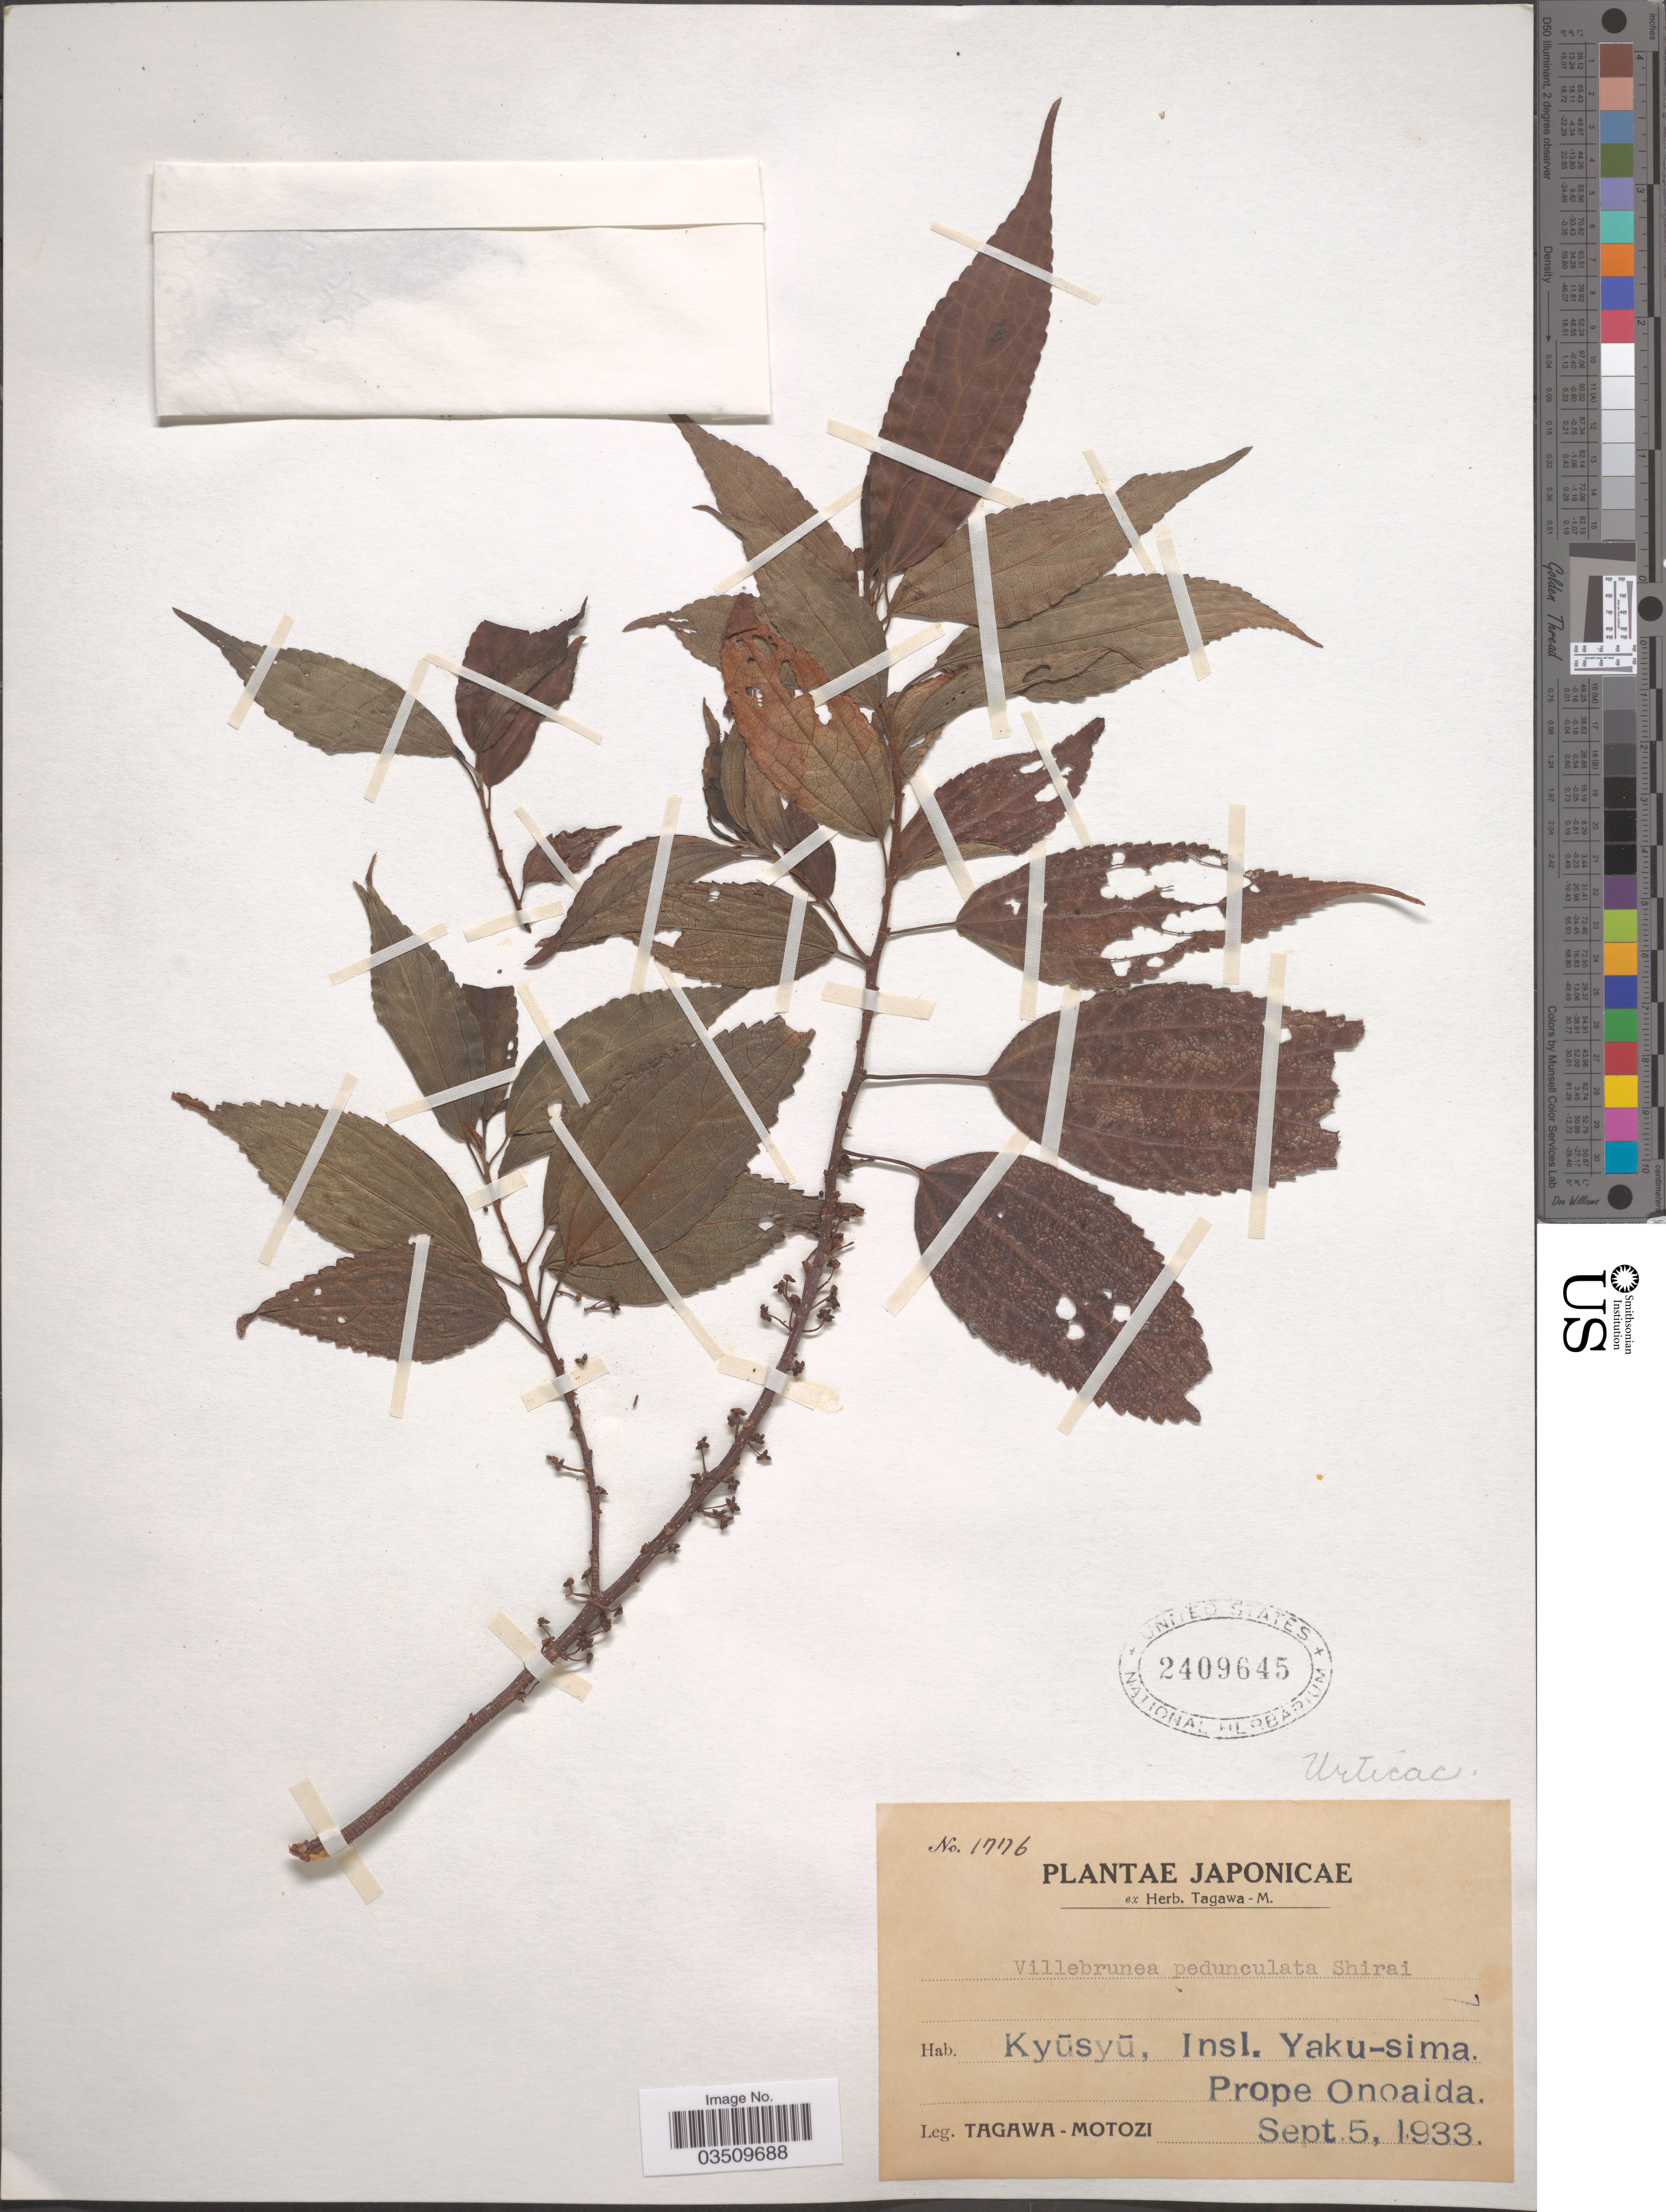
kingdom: Plantae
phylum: Tracheophyta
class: Magnoliopsida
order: Rosales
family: Urticaceae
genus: Oreocnide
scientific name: Oreocnide pedunculata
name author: (Shirai) Masam.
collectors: M. Tagawa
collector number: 17176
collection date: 1933-09-05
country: Japan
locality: Kyūsyū, Insl. Yaku-sima. Prope Onoaida.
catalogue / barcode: US 2409645